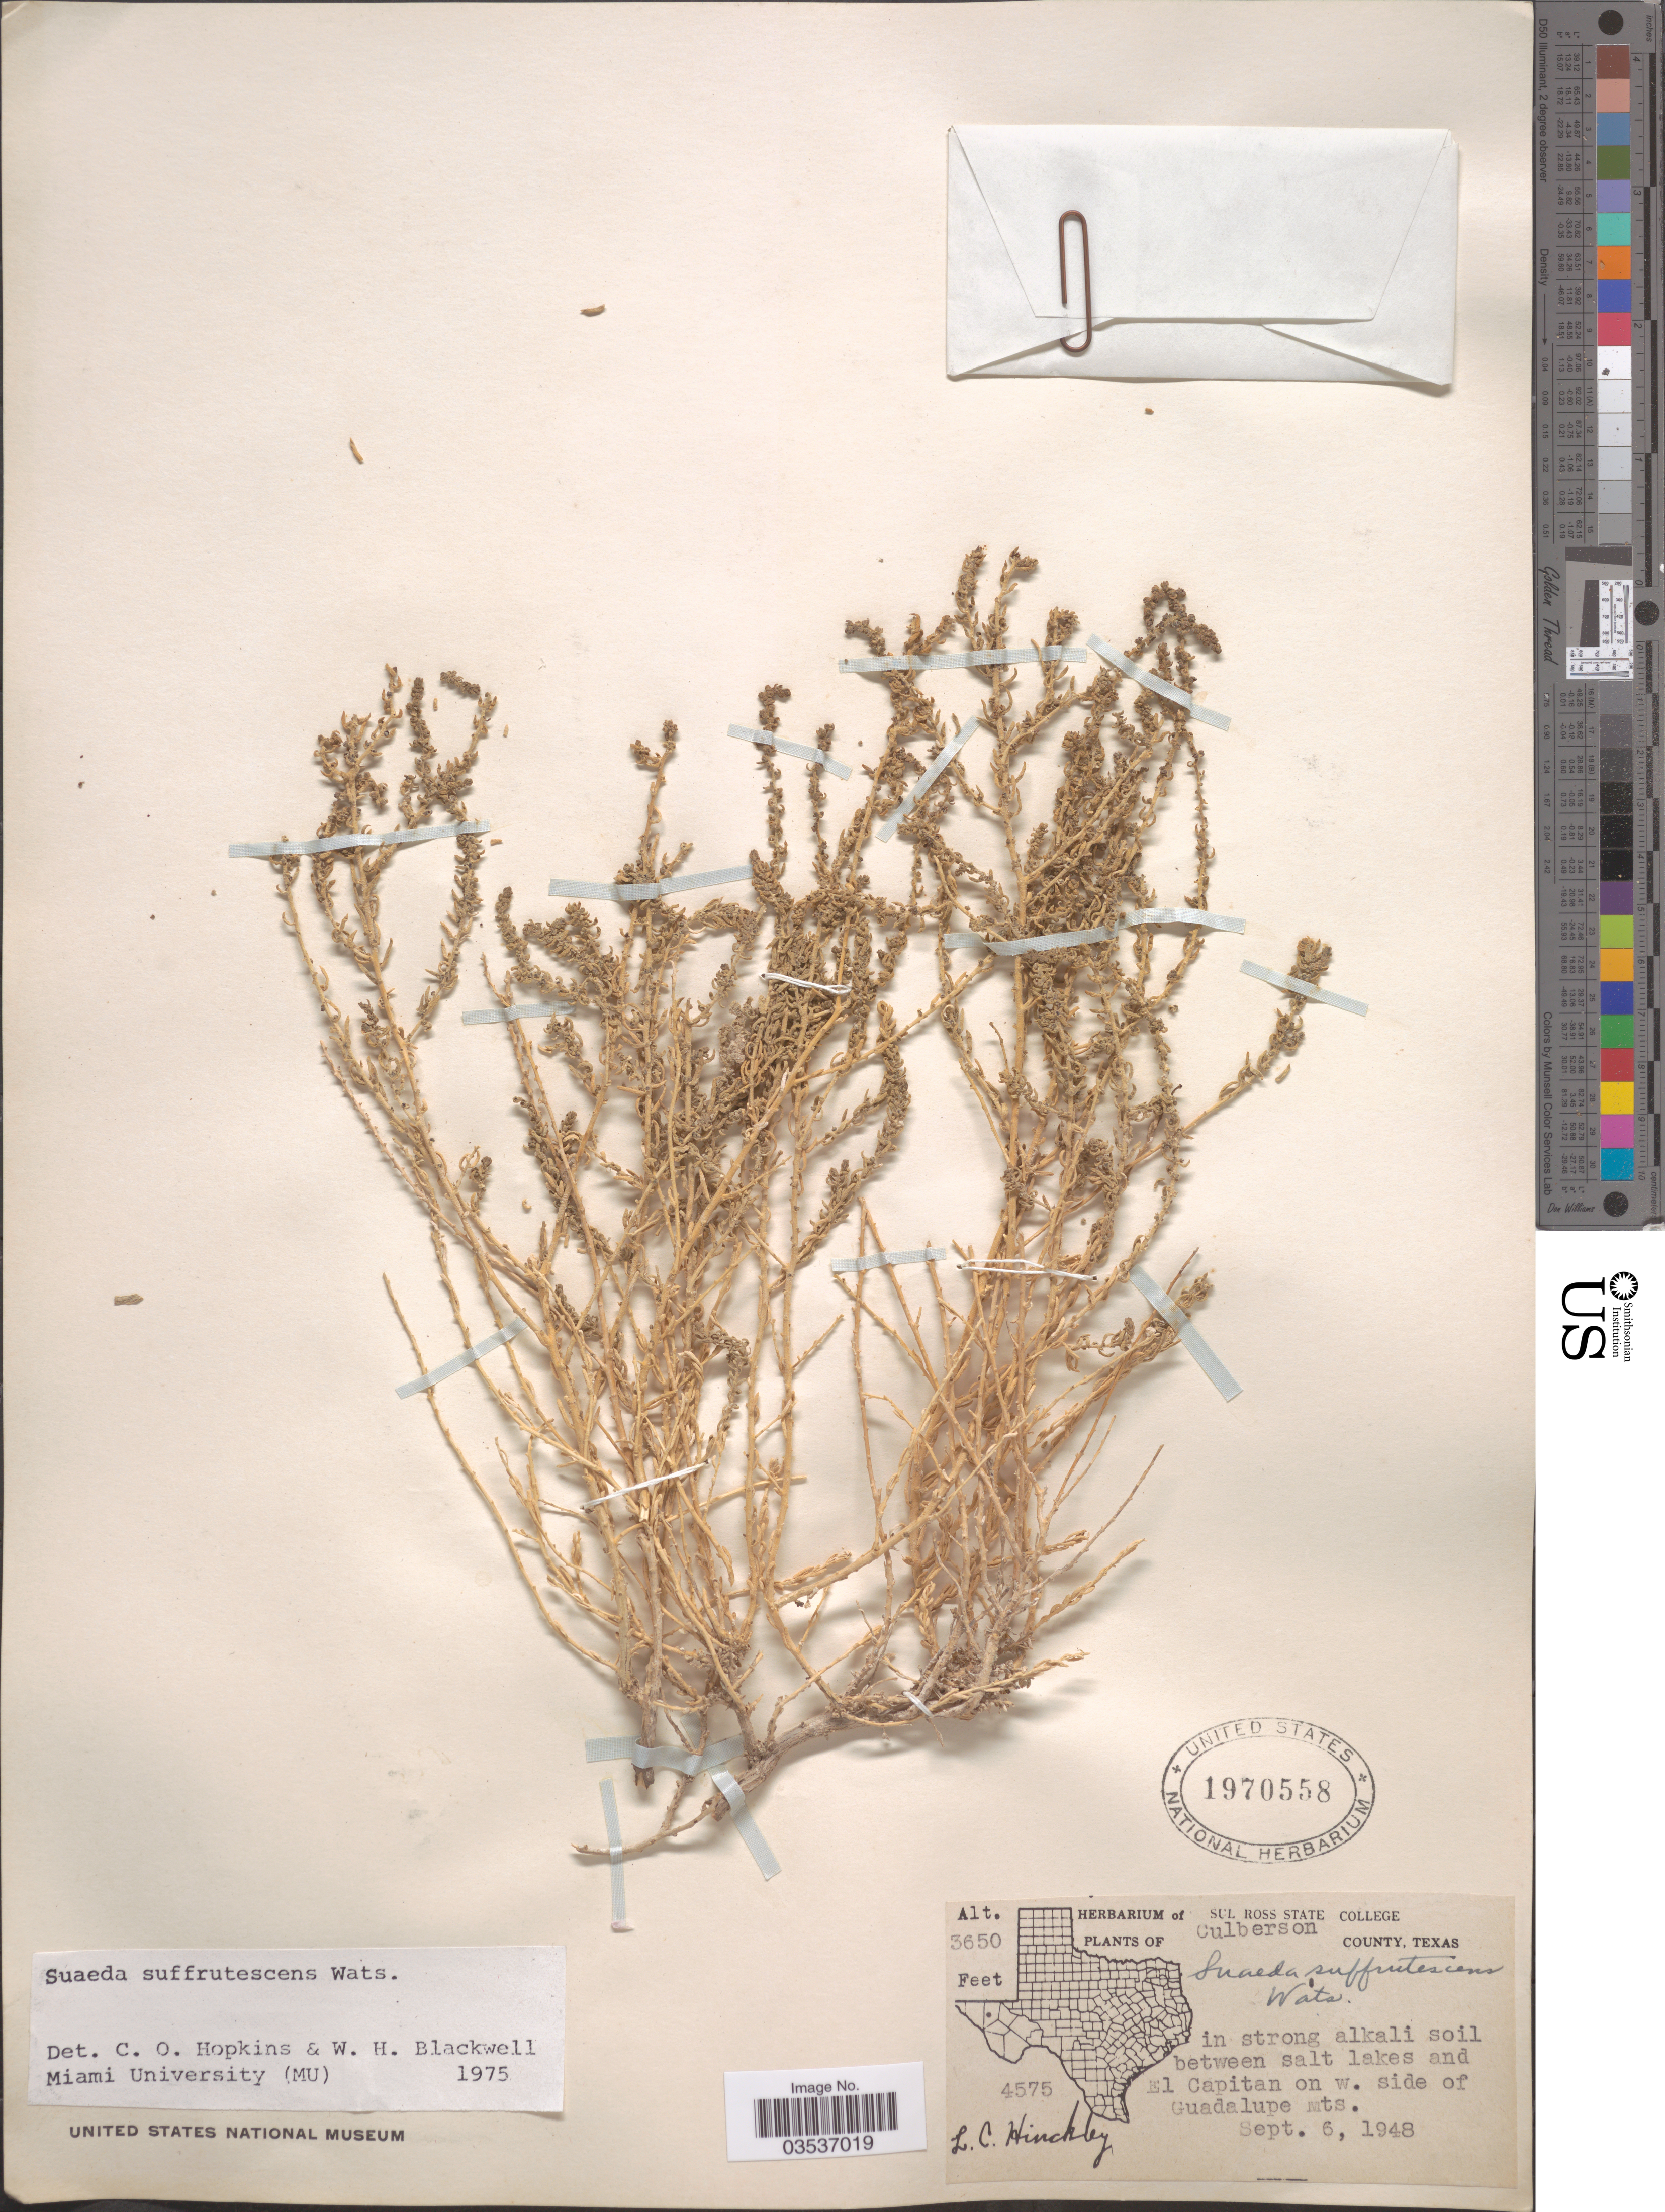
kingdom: Plantae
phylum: Tracheophyta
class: Magnoliopsida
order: Caryophyllales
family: Amaranthaceae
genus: Suaeda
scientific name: Suaeda suffrutescens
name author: S. Watson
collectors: L. Hinckley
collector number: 4575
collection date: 1948-09-06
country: United States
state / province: Texas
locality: Culberson County. And El Capitan on w. side of Guadalupe Mts.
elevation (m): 1113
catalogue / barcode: US 1970558